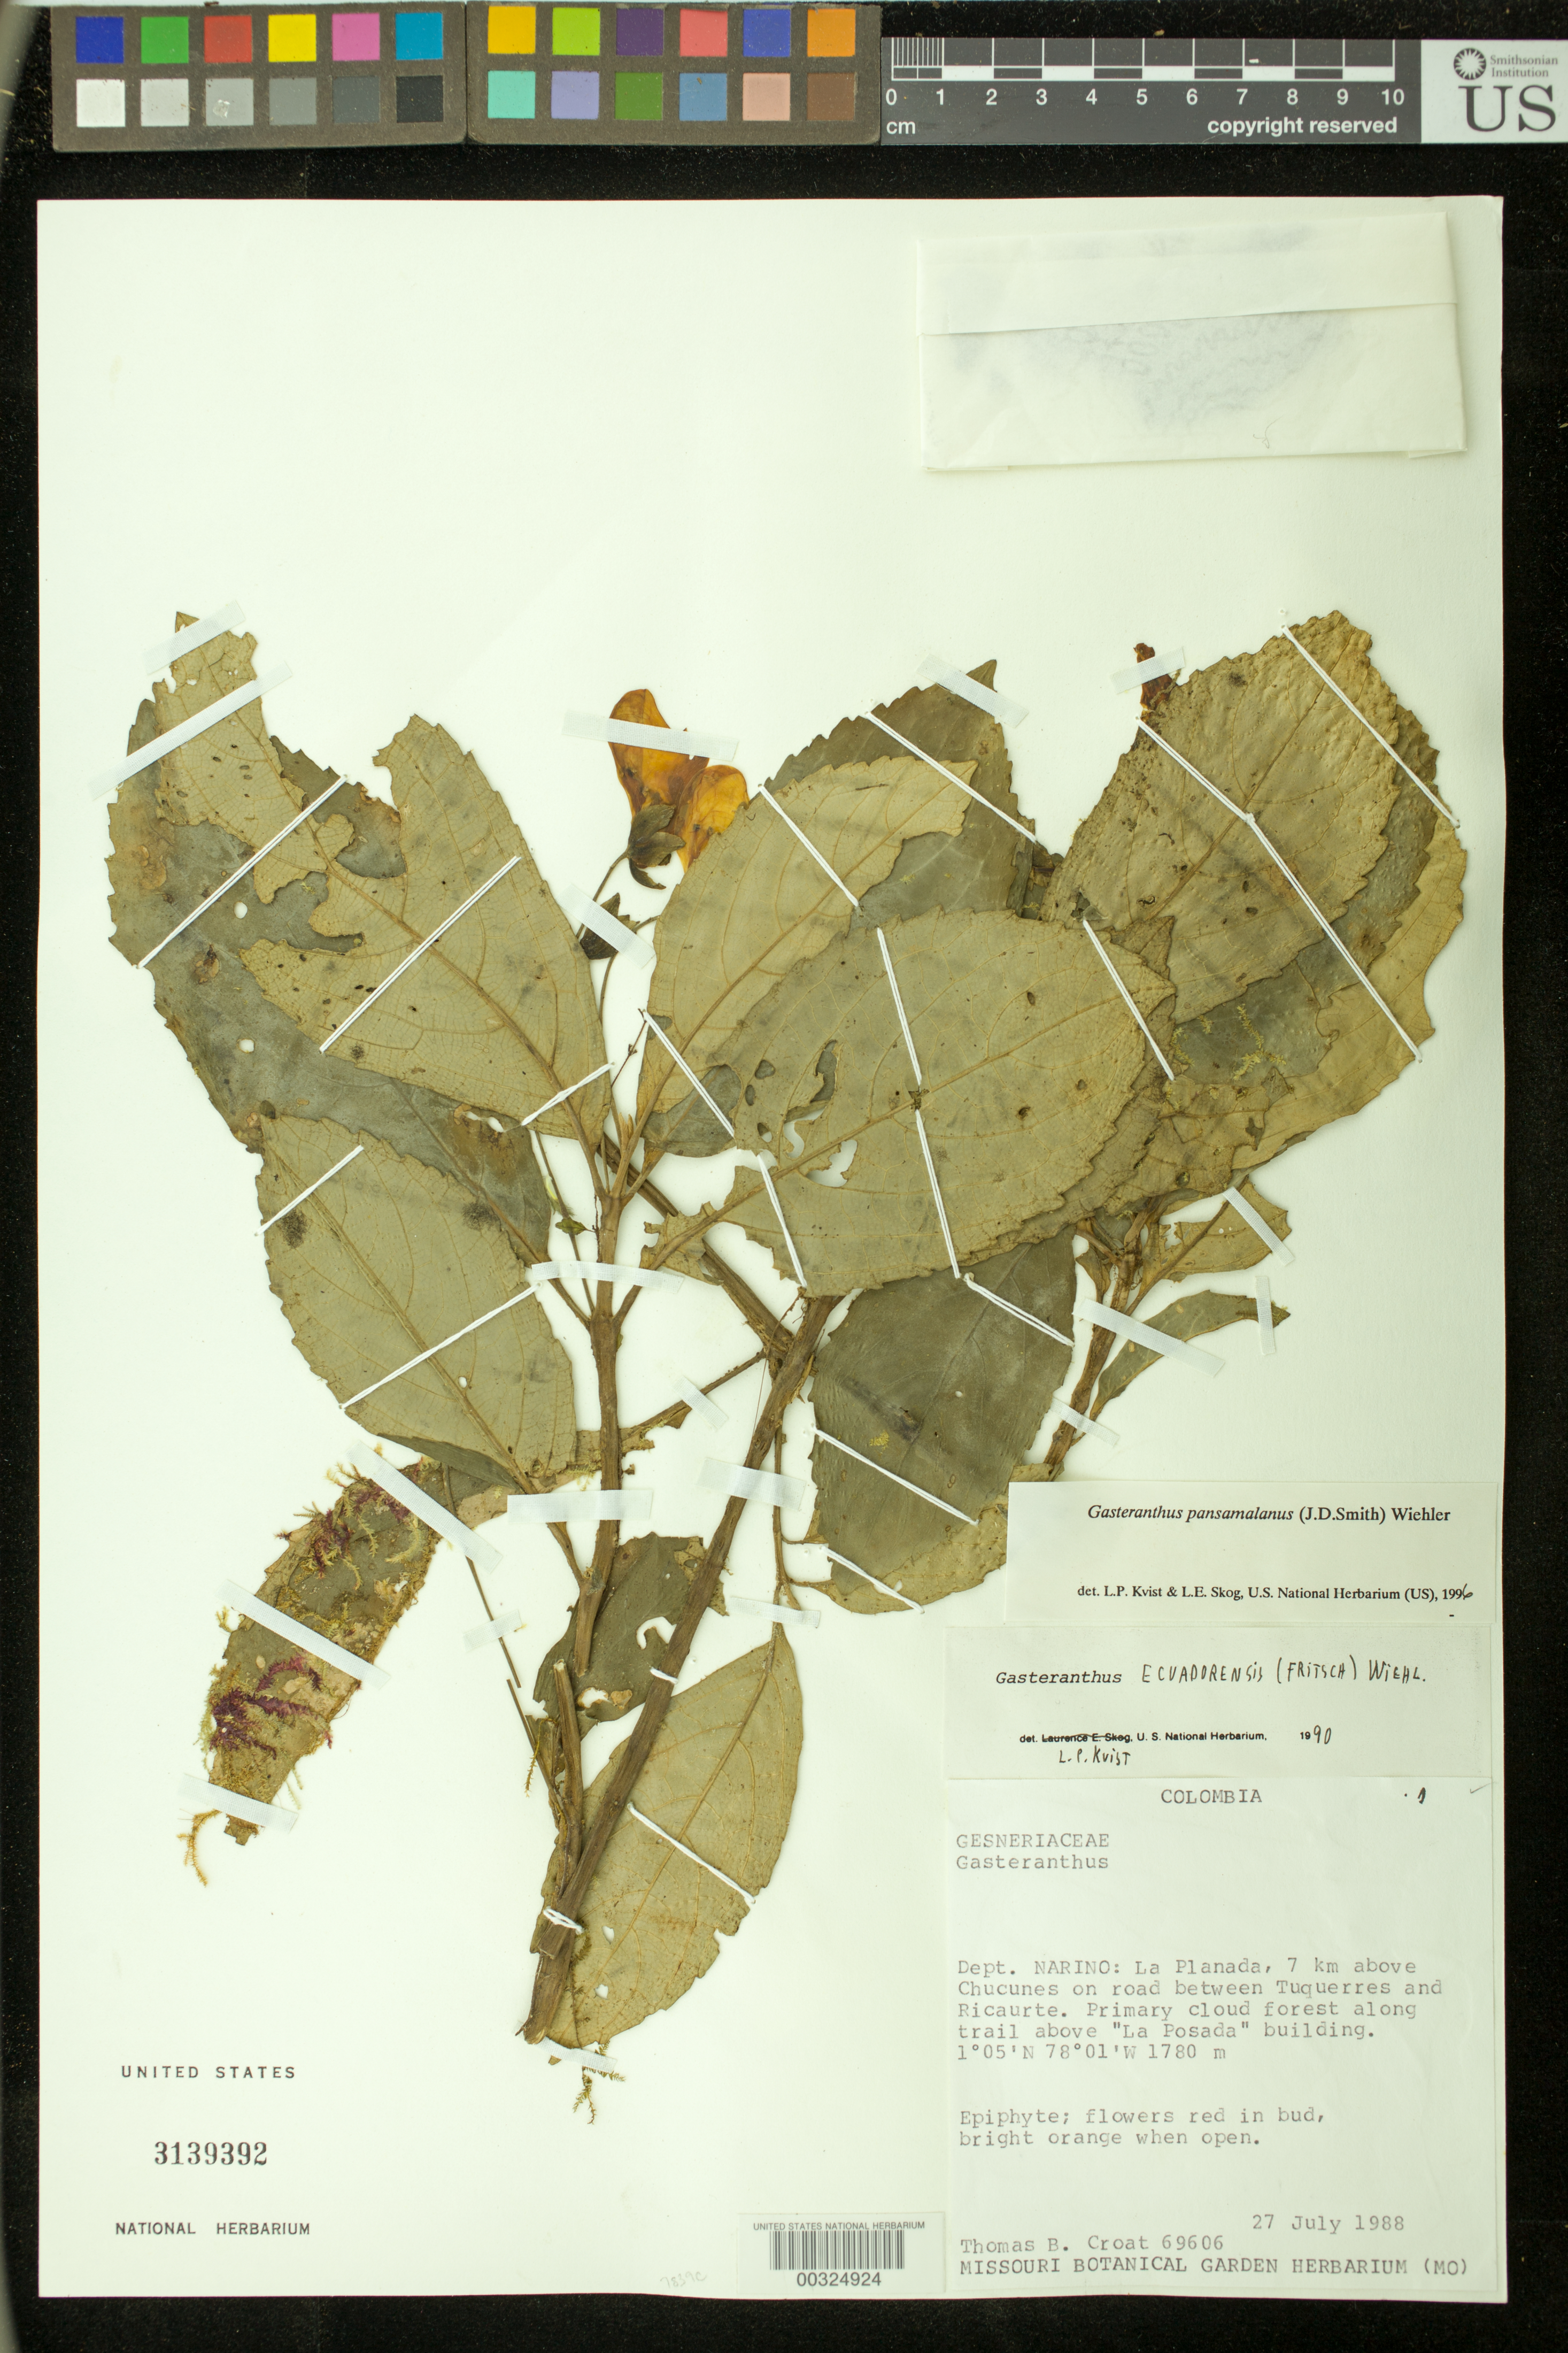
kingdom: Plantae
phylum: Tracheophyta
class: Magnoliopsida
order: Lamiales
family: Gesneriaceae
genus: Gasteranthus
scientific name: Gasteranthus pansamalanus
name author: (Donn. Sm.) Wiehler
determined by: Skog, Laurence E.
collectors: T. B. Croat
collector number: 69606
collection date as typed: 27 Jul 1988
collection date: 1988-07-27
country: Colombia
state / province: Nariño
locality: La Planada, 7 km above Chucunes on road between Tuquerres and Ricaurte; along trail above "La Posada" building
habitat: Primary cloud forest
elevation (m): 1780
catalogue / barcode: US 3139392